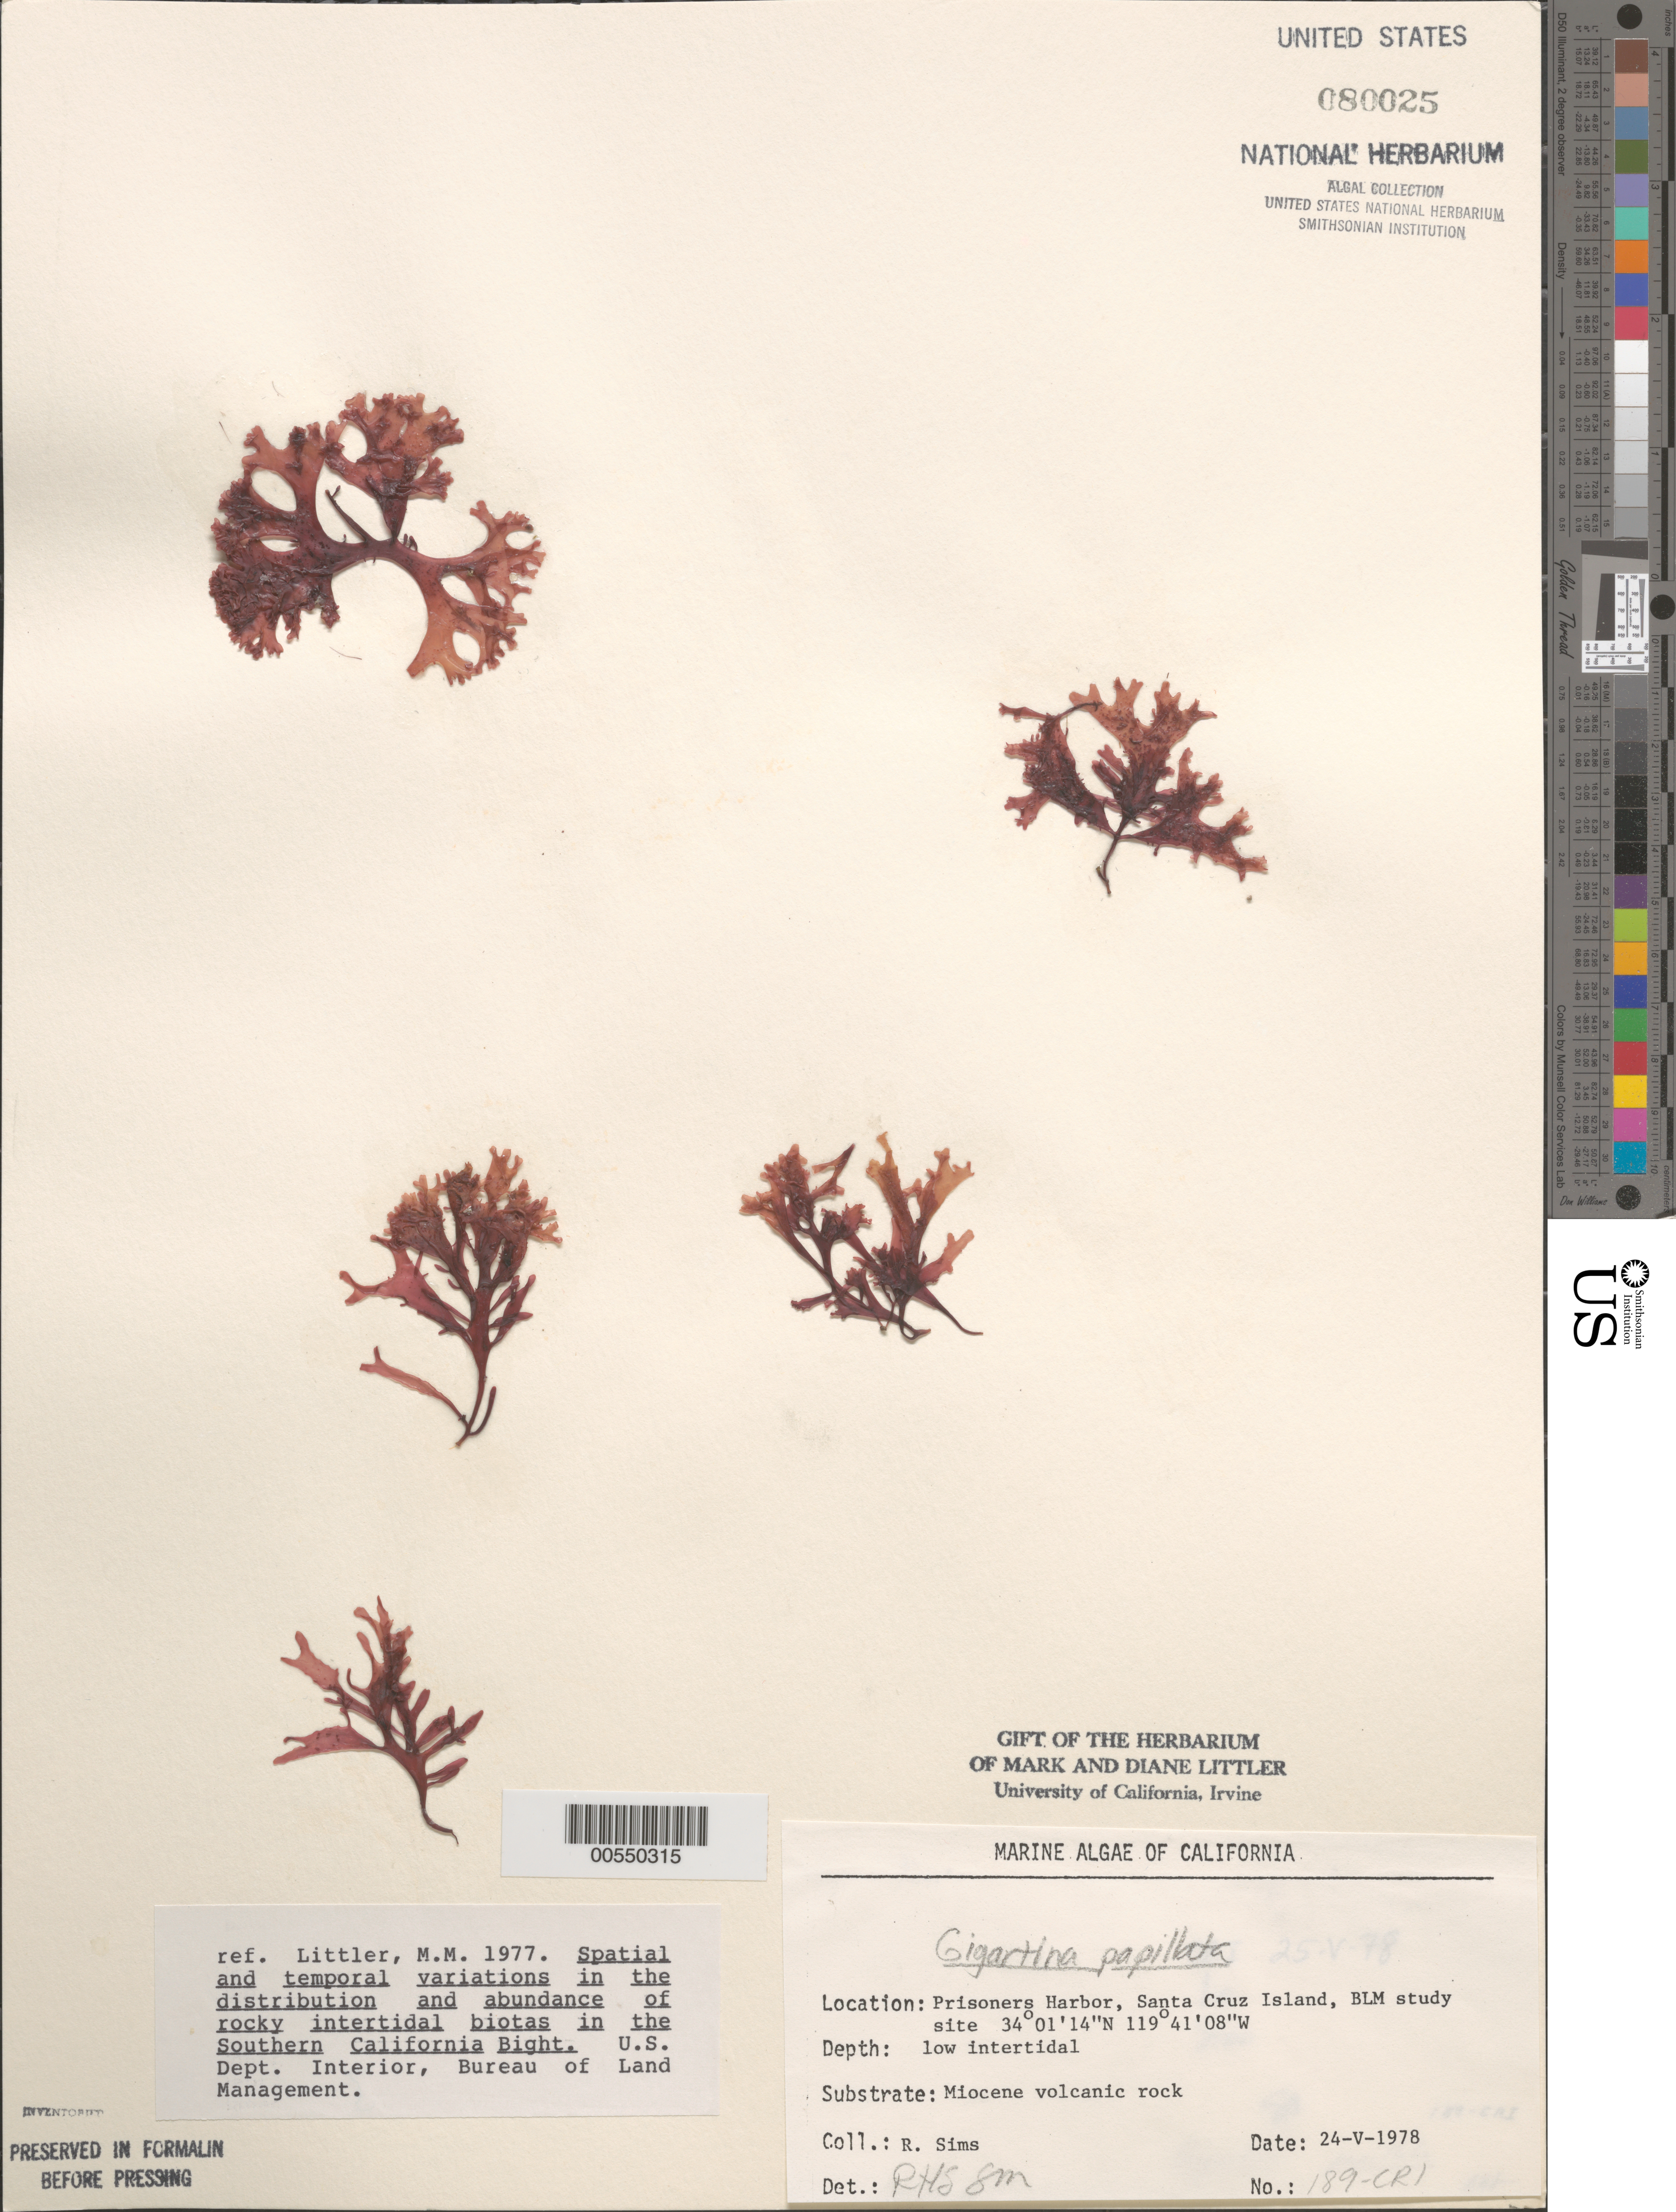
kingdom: Plantae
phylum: Rhodophyta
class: Florideophyceae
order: Gigartinales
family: Phyllophoraceae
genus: Mastocarpus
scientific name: Mastocarpus papillatus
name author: (C. Agardh) Kütz.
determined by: Algae name updating Project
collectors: R. H. Sims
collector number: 189-cri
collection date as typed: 24 May 1978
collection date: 1978-05-24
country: United States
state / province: California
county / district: Santa Barbara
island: Santa Cruz Island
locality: Prisoners Harbor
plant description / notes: BLM-SOCALBIGHT Rocky Intertidal Survey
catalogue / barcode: US 80025